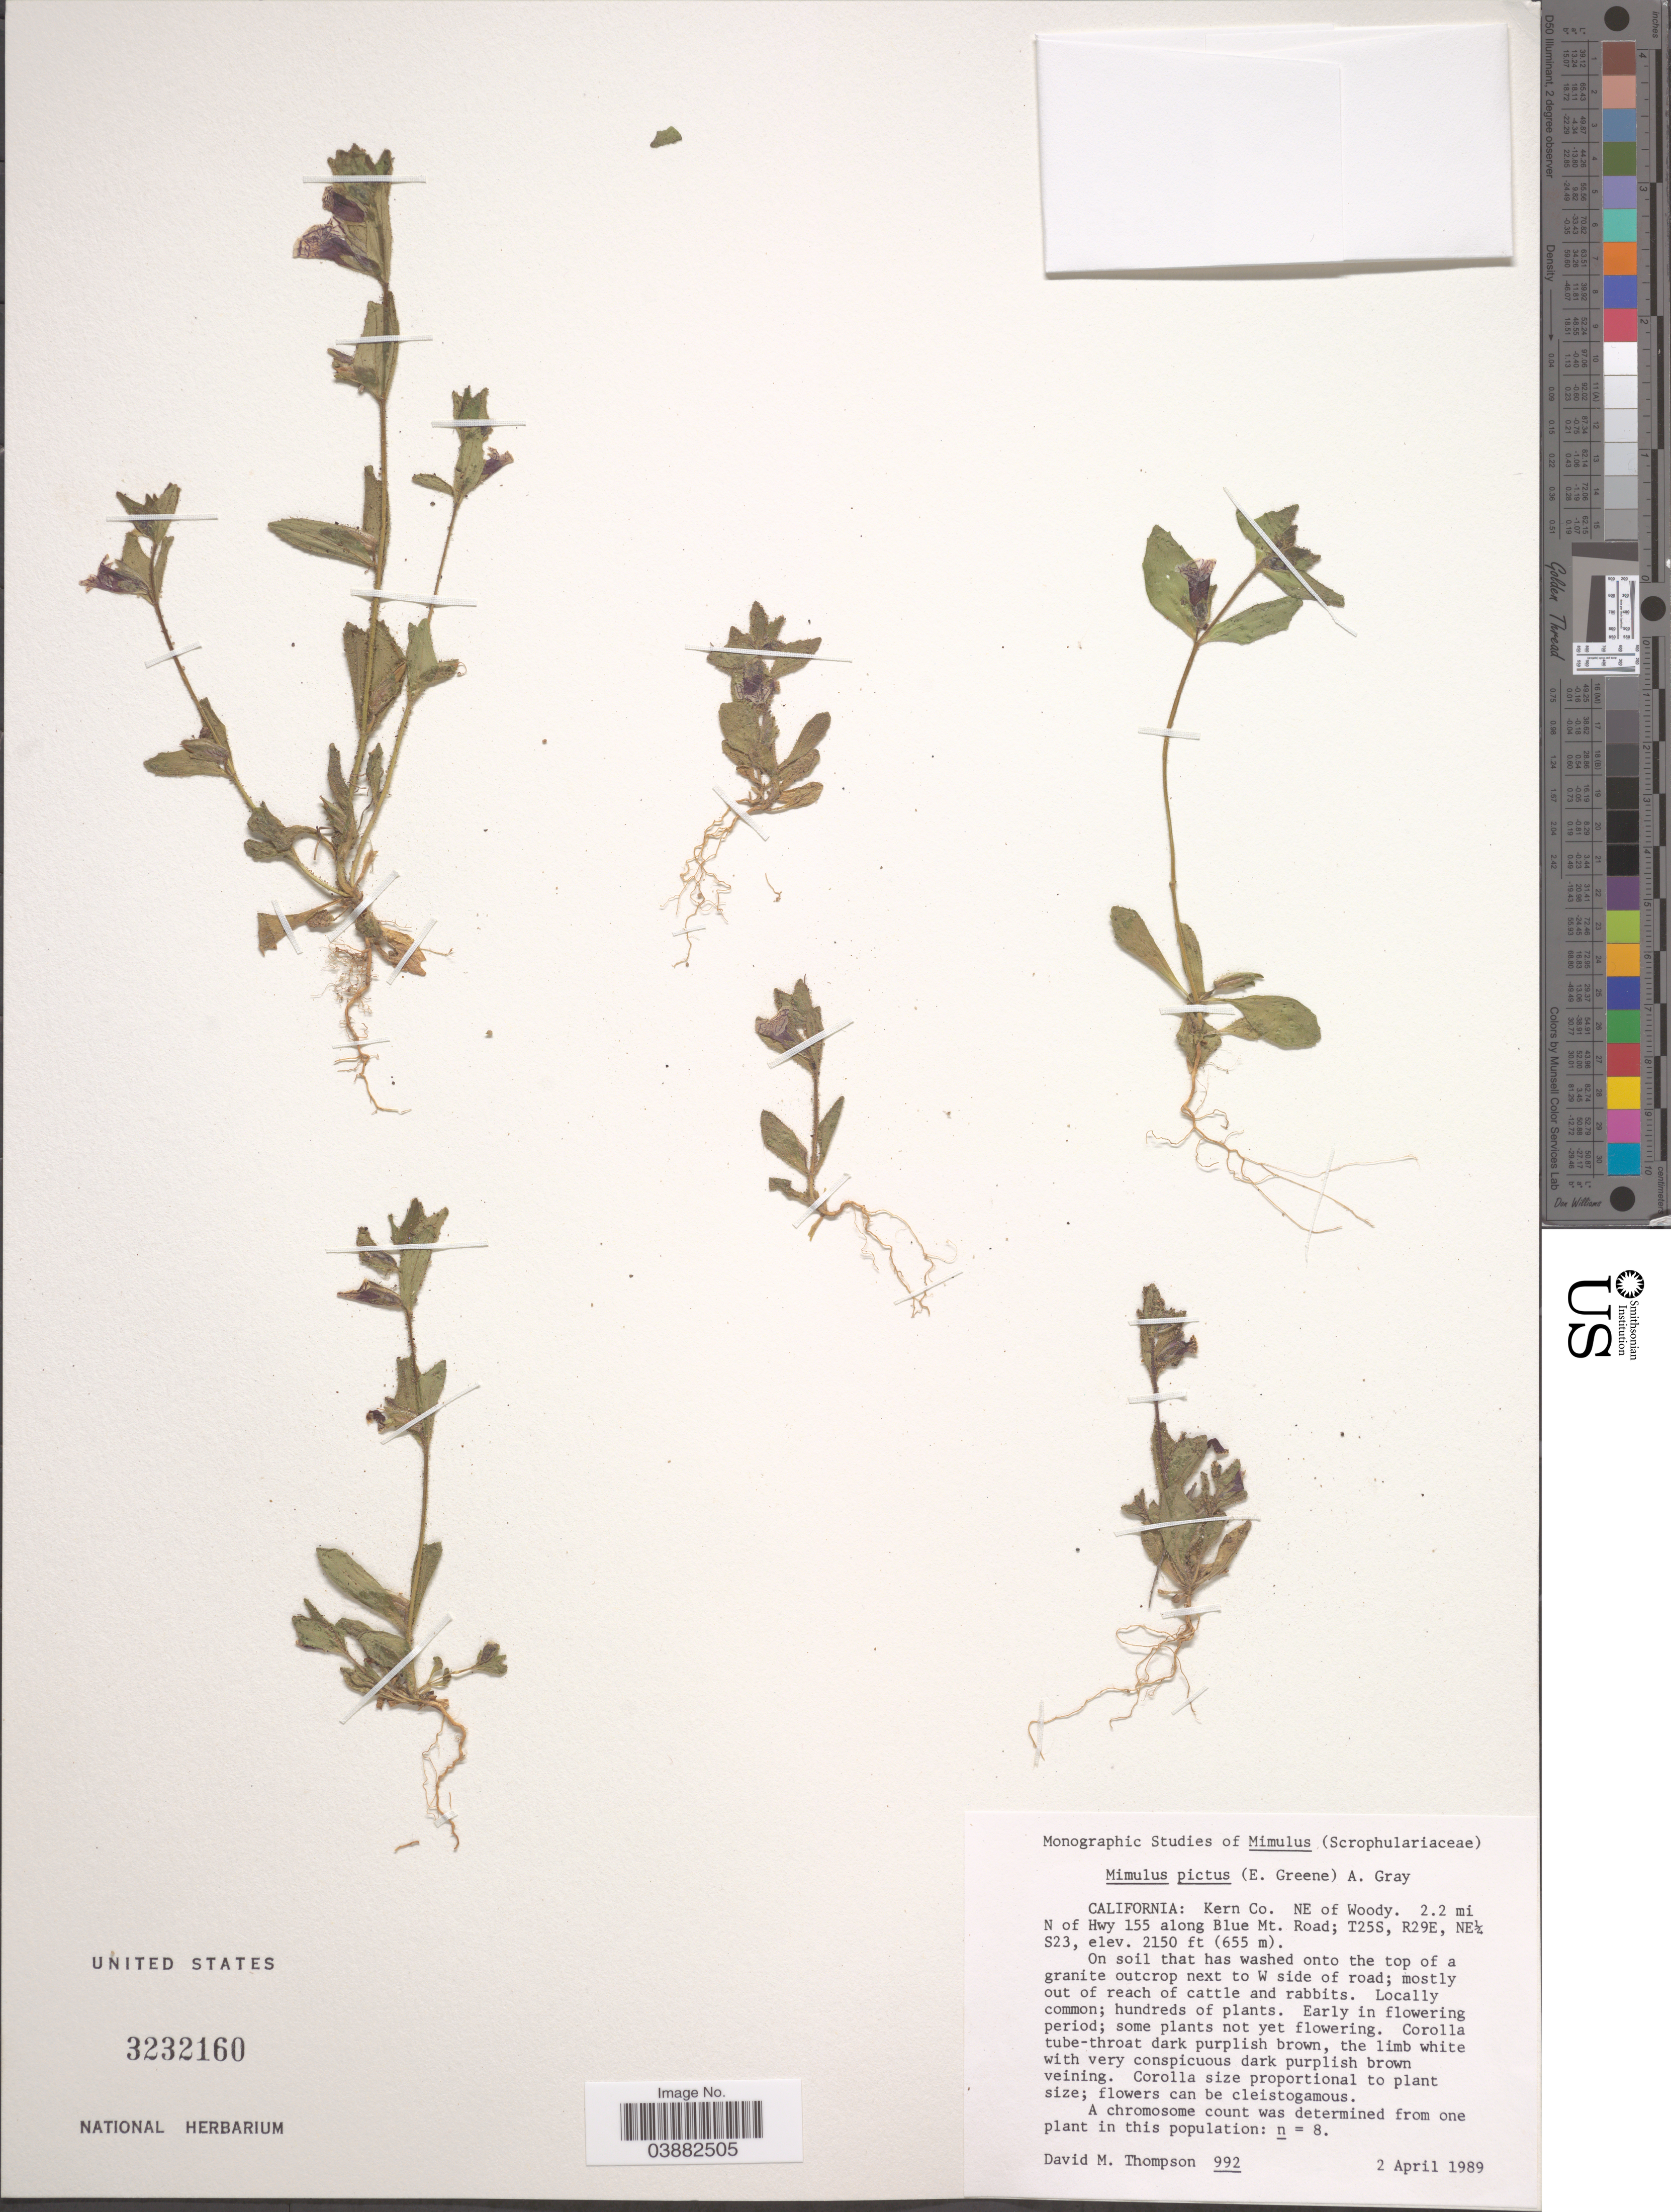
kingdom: Plantae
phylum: Tracheophyta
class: Magnoliopsida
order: Lamiales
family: Phrymaceae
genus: Mimulus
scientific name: Mimulus pictus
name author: (Curran ex Greene) A. Gray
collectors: D. M. Thompson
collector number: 992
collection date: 1989-04-02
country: United States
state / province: California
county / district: Kern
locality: Kern Co. NE of Woody. 2.2 mi N of Hwy 155 along Blue Mt. Road; T25S, R29E, NE¼ S23.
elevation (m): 655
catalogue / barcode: US 3232160